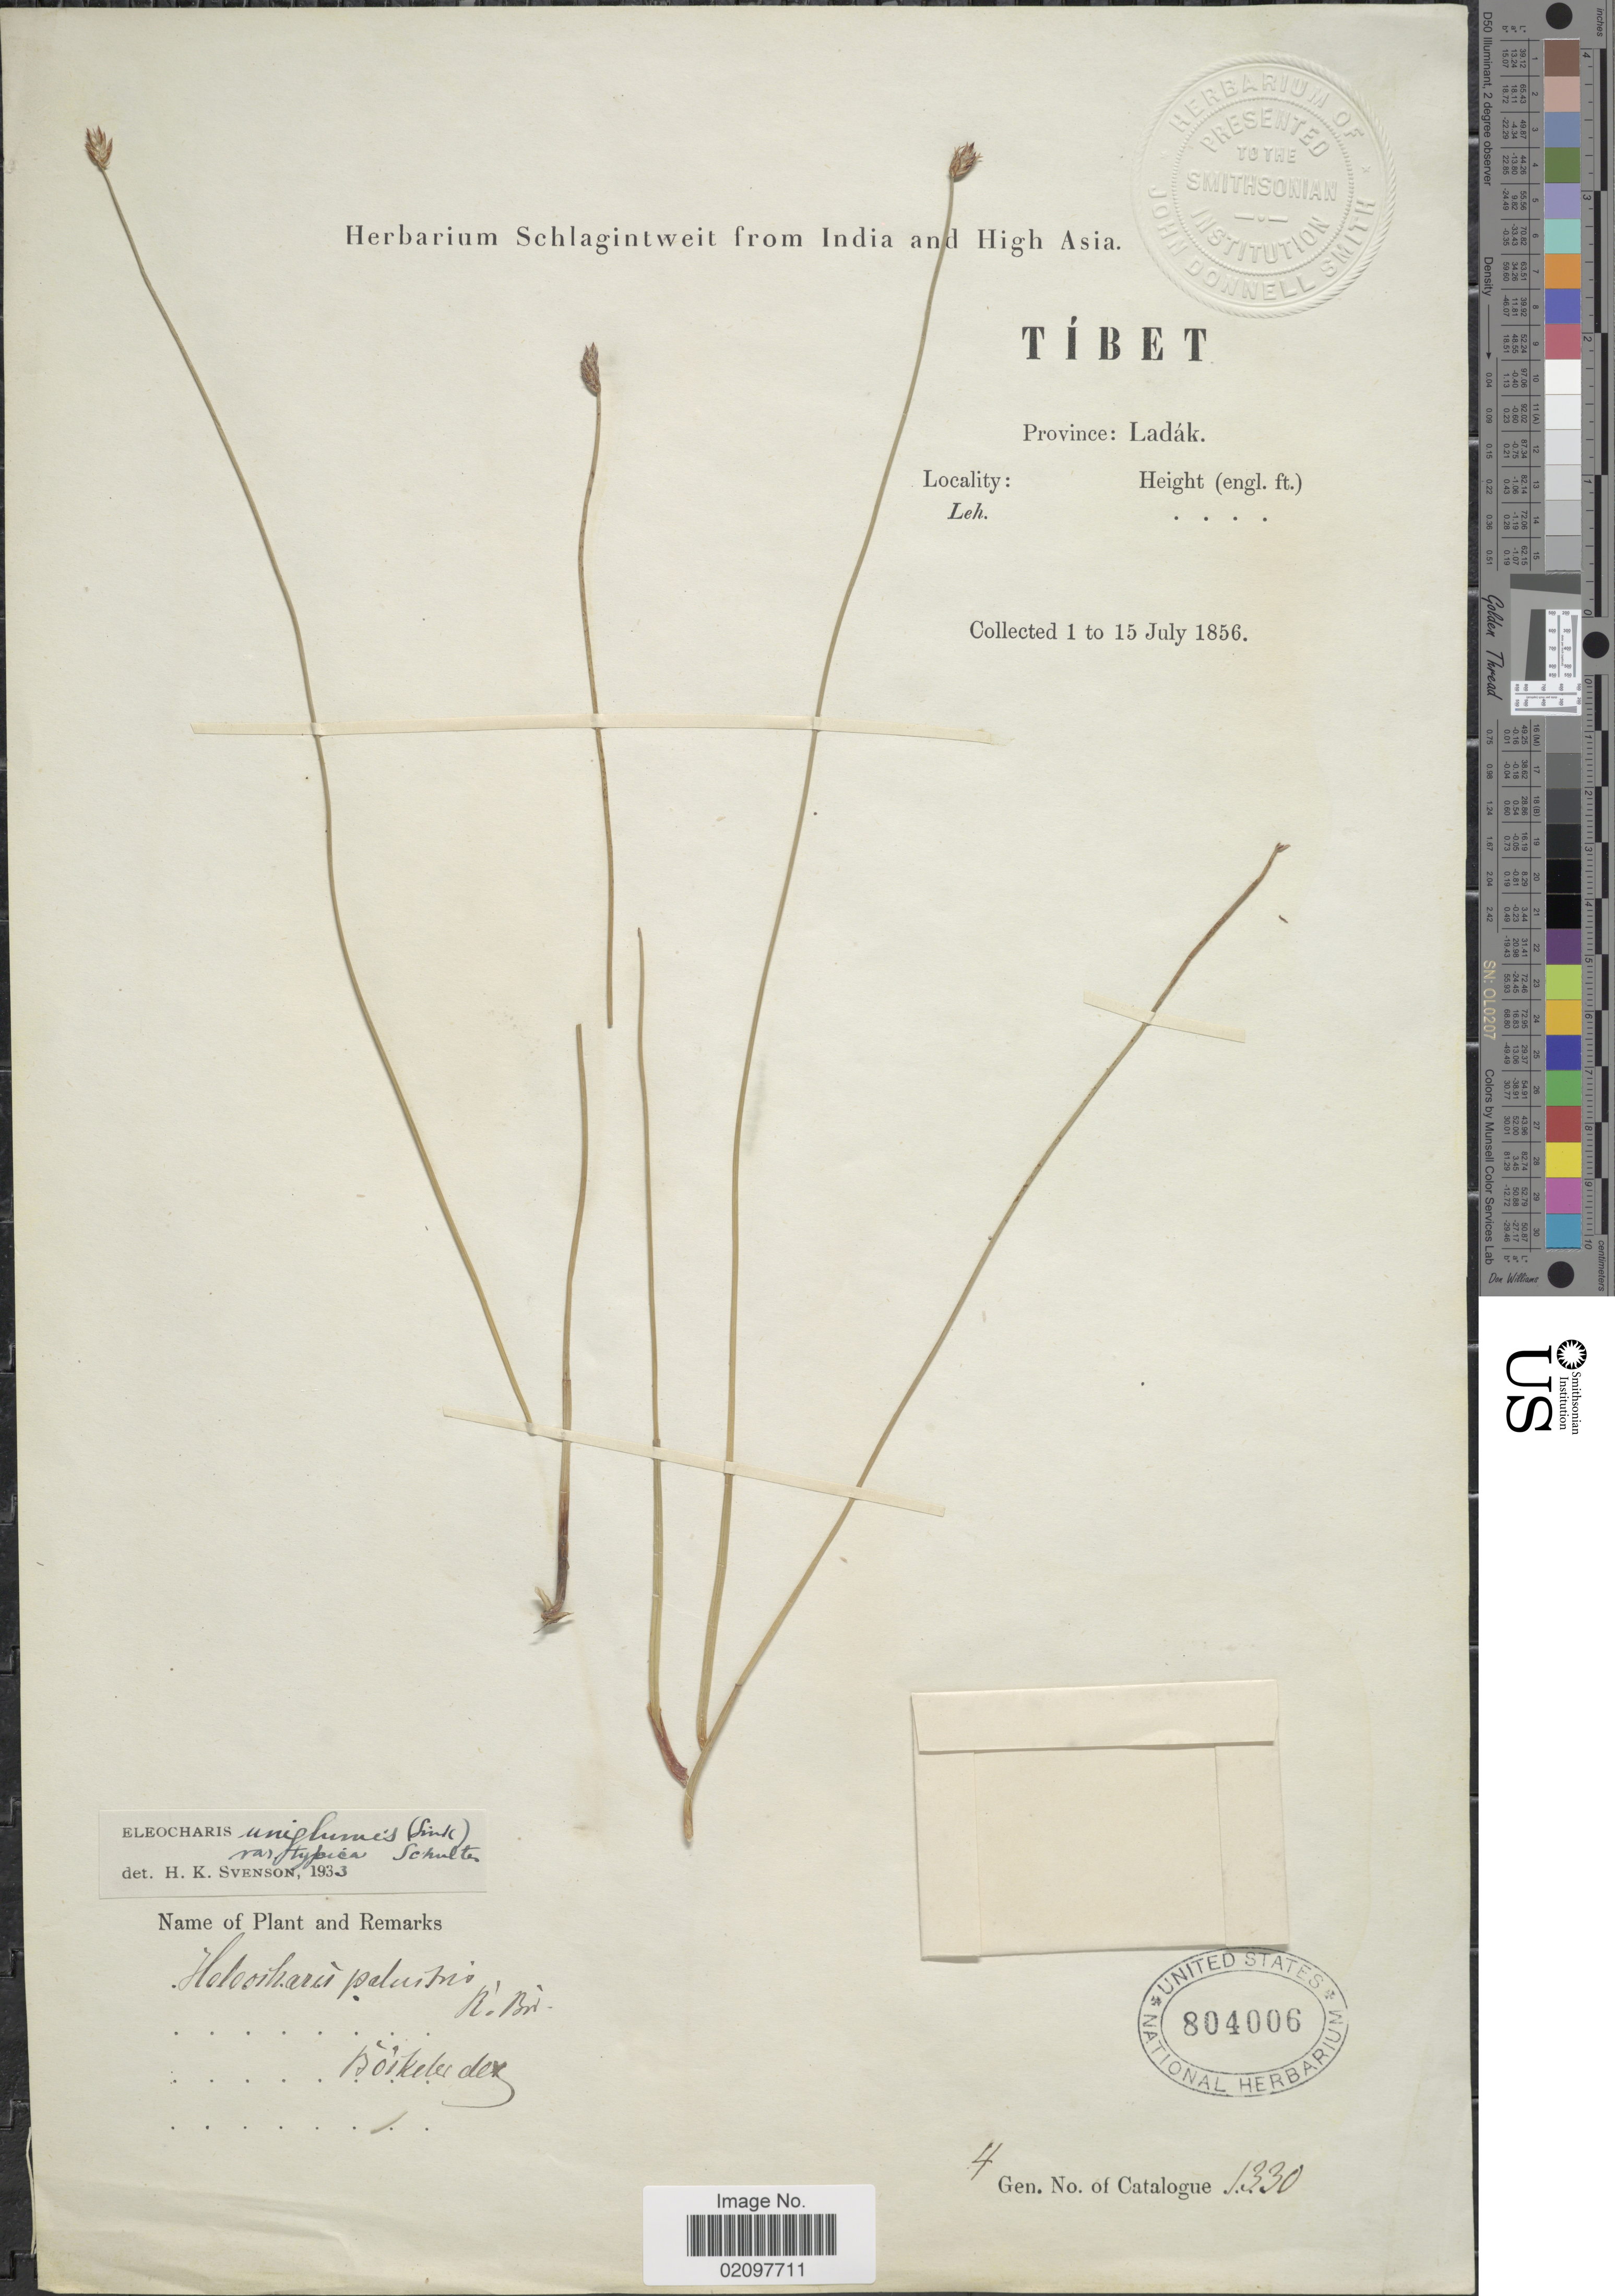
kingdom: Plantae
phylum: Tracheophyta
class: Liliopsida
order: Poales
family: Cyperaceae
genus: Eleocharis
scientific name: Eleocharis uniglumis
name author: (Link) Schult.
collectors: ex herb. Schlagintweit from India and High Asia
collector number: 4/1330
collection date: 1856-07-01/1856-07-15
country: India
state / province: Ladakh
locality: Tibet, Province Ladak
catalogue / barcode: US 804006